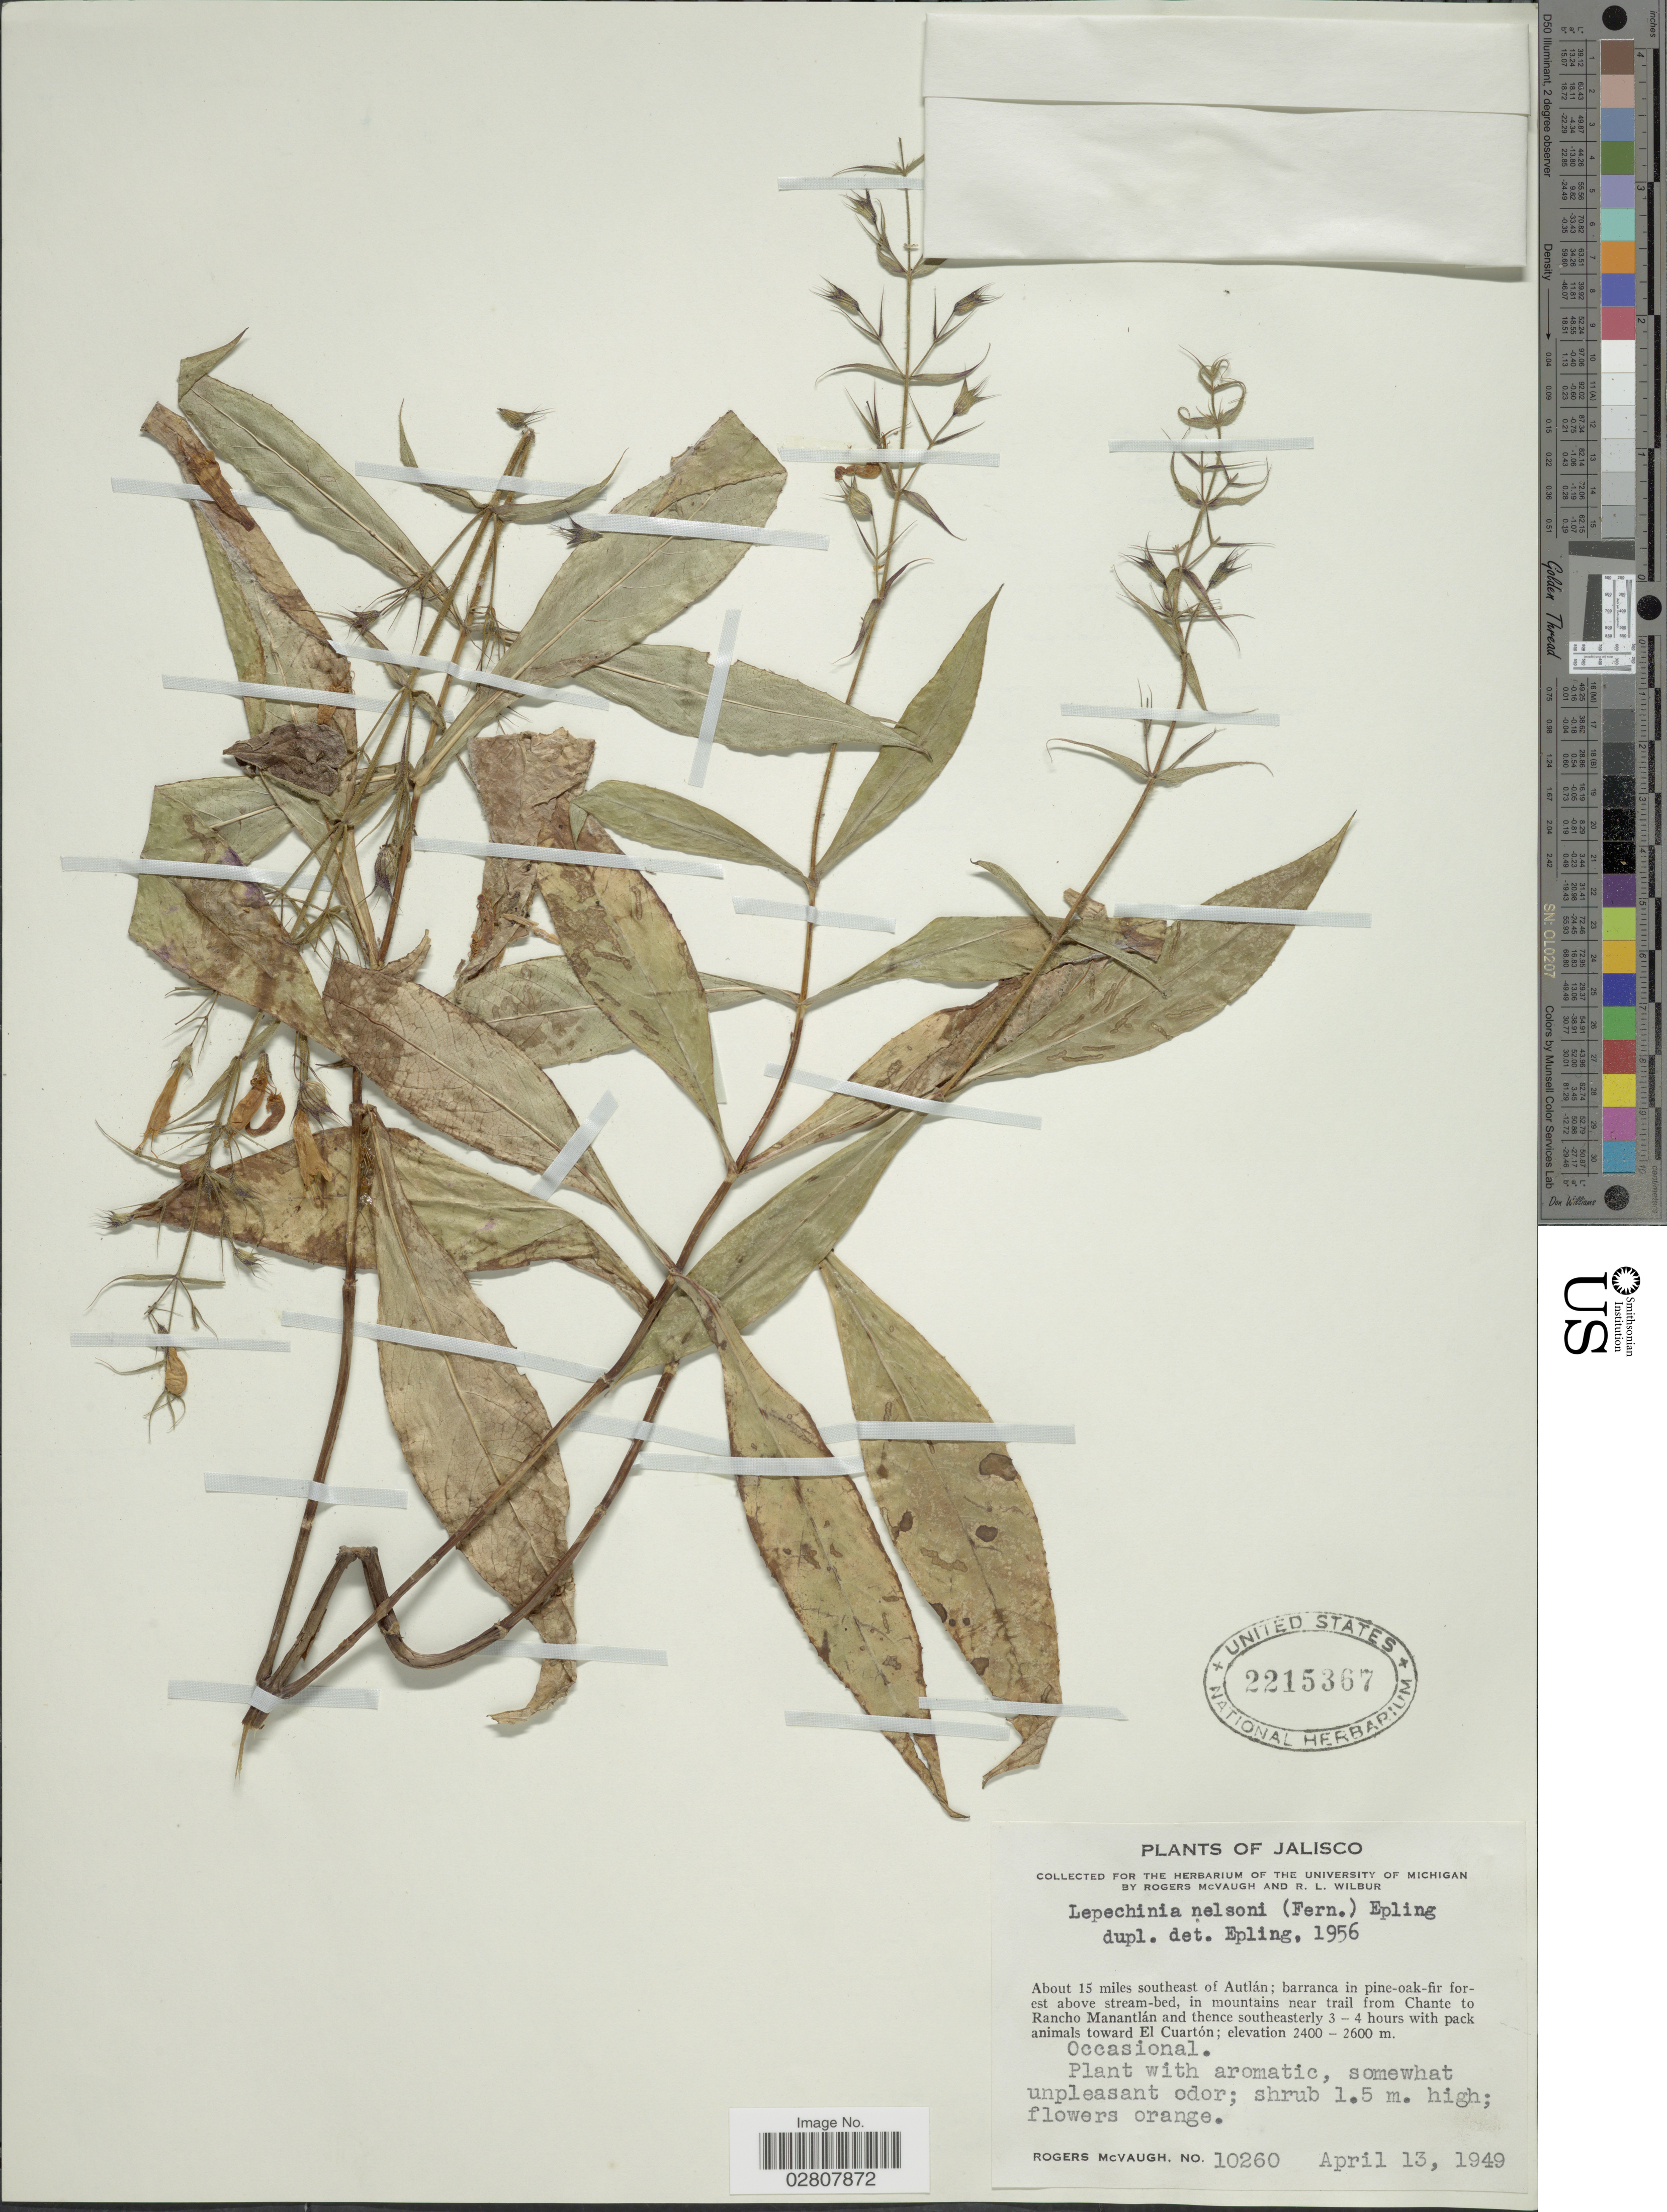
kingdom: Plantae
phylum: Tracheophyta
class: Magnoliopsida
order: Lamiales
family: Lamiaceae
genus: Lepechinia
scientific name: Lepechinia nelsonii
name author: (Fernald) Epling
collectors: R. McVaugh & R. L. Wilbur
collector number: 10260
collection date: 1949-04-13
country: Mexico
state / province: Jalisco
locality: About 15 miles southeast of Autlán; barranca in pine-oak-fir forest above stream-bed, in mountains near trail from Chante to Rancho Manantlán and thence southeasterly 3- 4 hours with pack animals toward El Cuartón.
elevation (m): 2400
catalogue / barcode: US 2215367